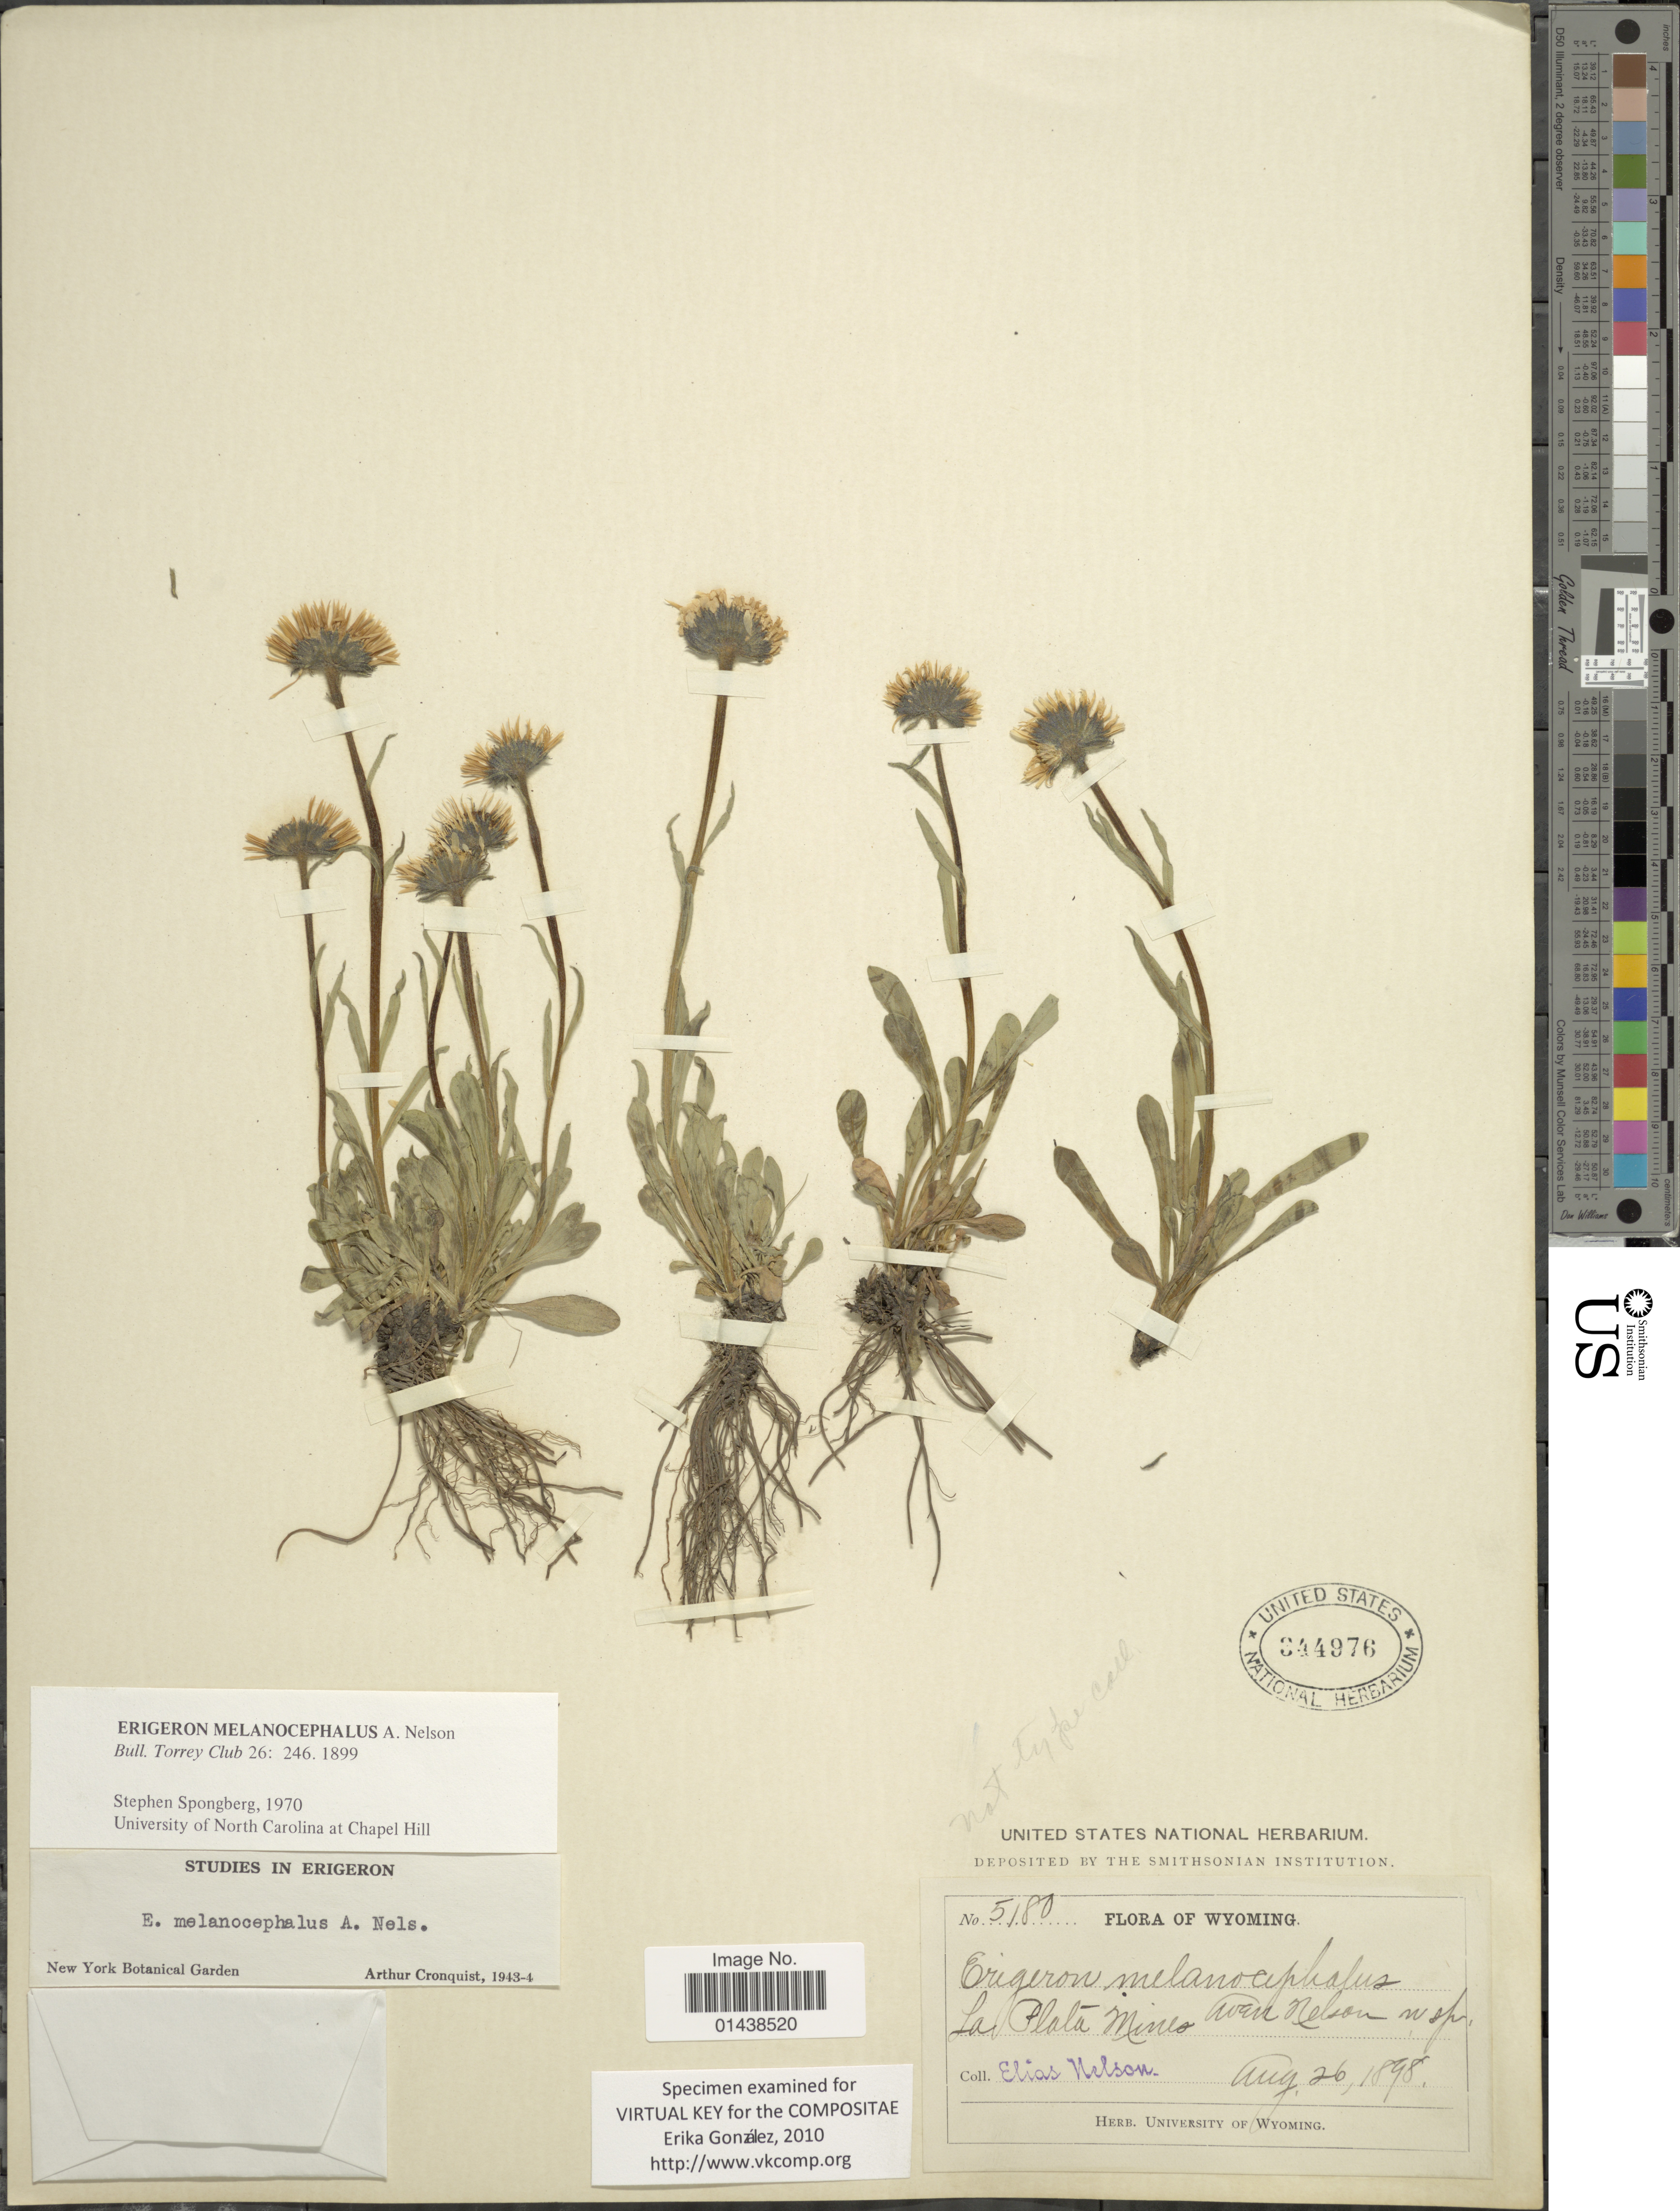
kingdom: Plantae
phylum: Tracheophyta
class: Magnoliopsida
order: Asterales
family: Asteraceae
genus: Erigeron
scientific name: Erigeron melanocephalus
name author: (A. Nelson) A. Nelson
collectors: E. Nelson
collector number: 5180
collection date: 1898-08-26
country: United States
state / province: Wyoming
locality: La Plata Mines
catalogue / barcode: US 344976